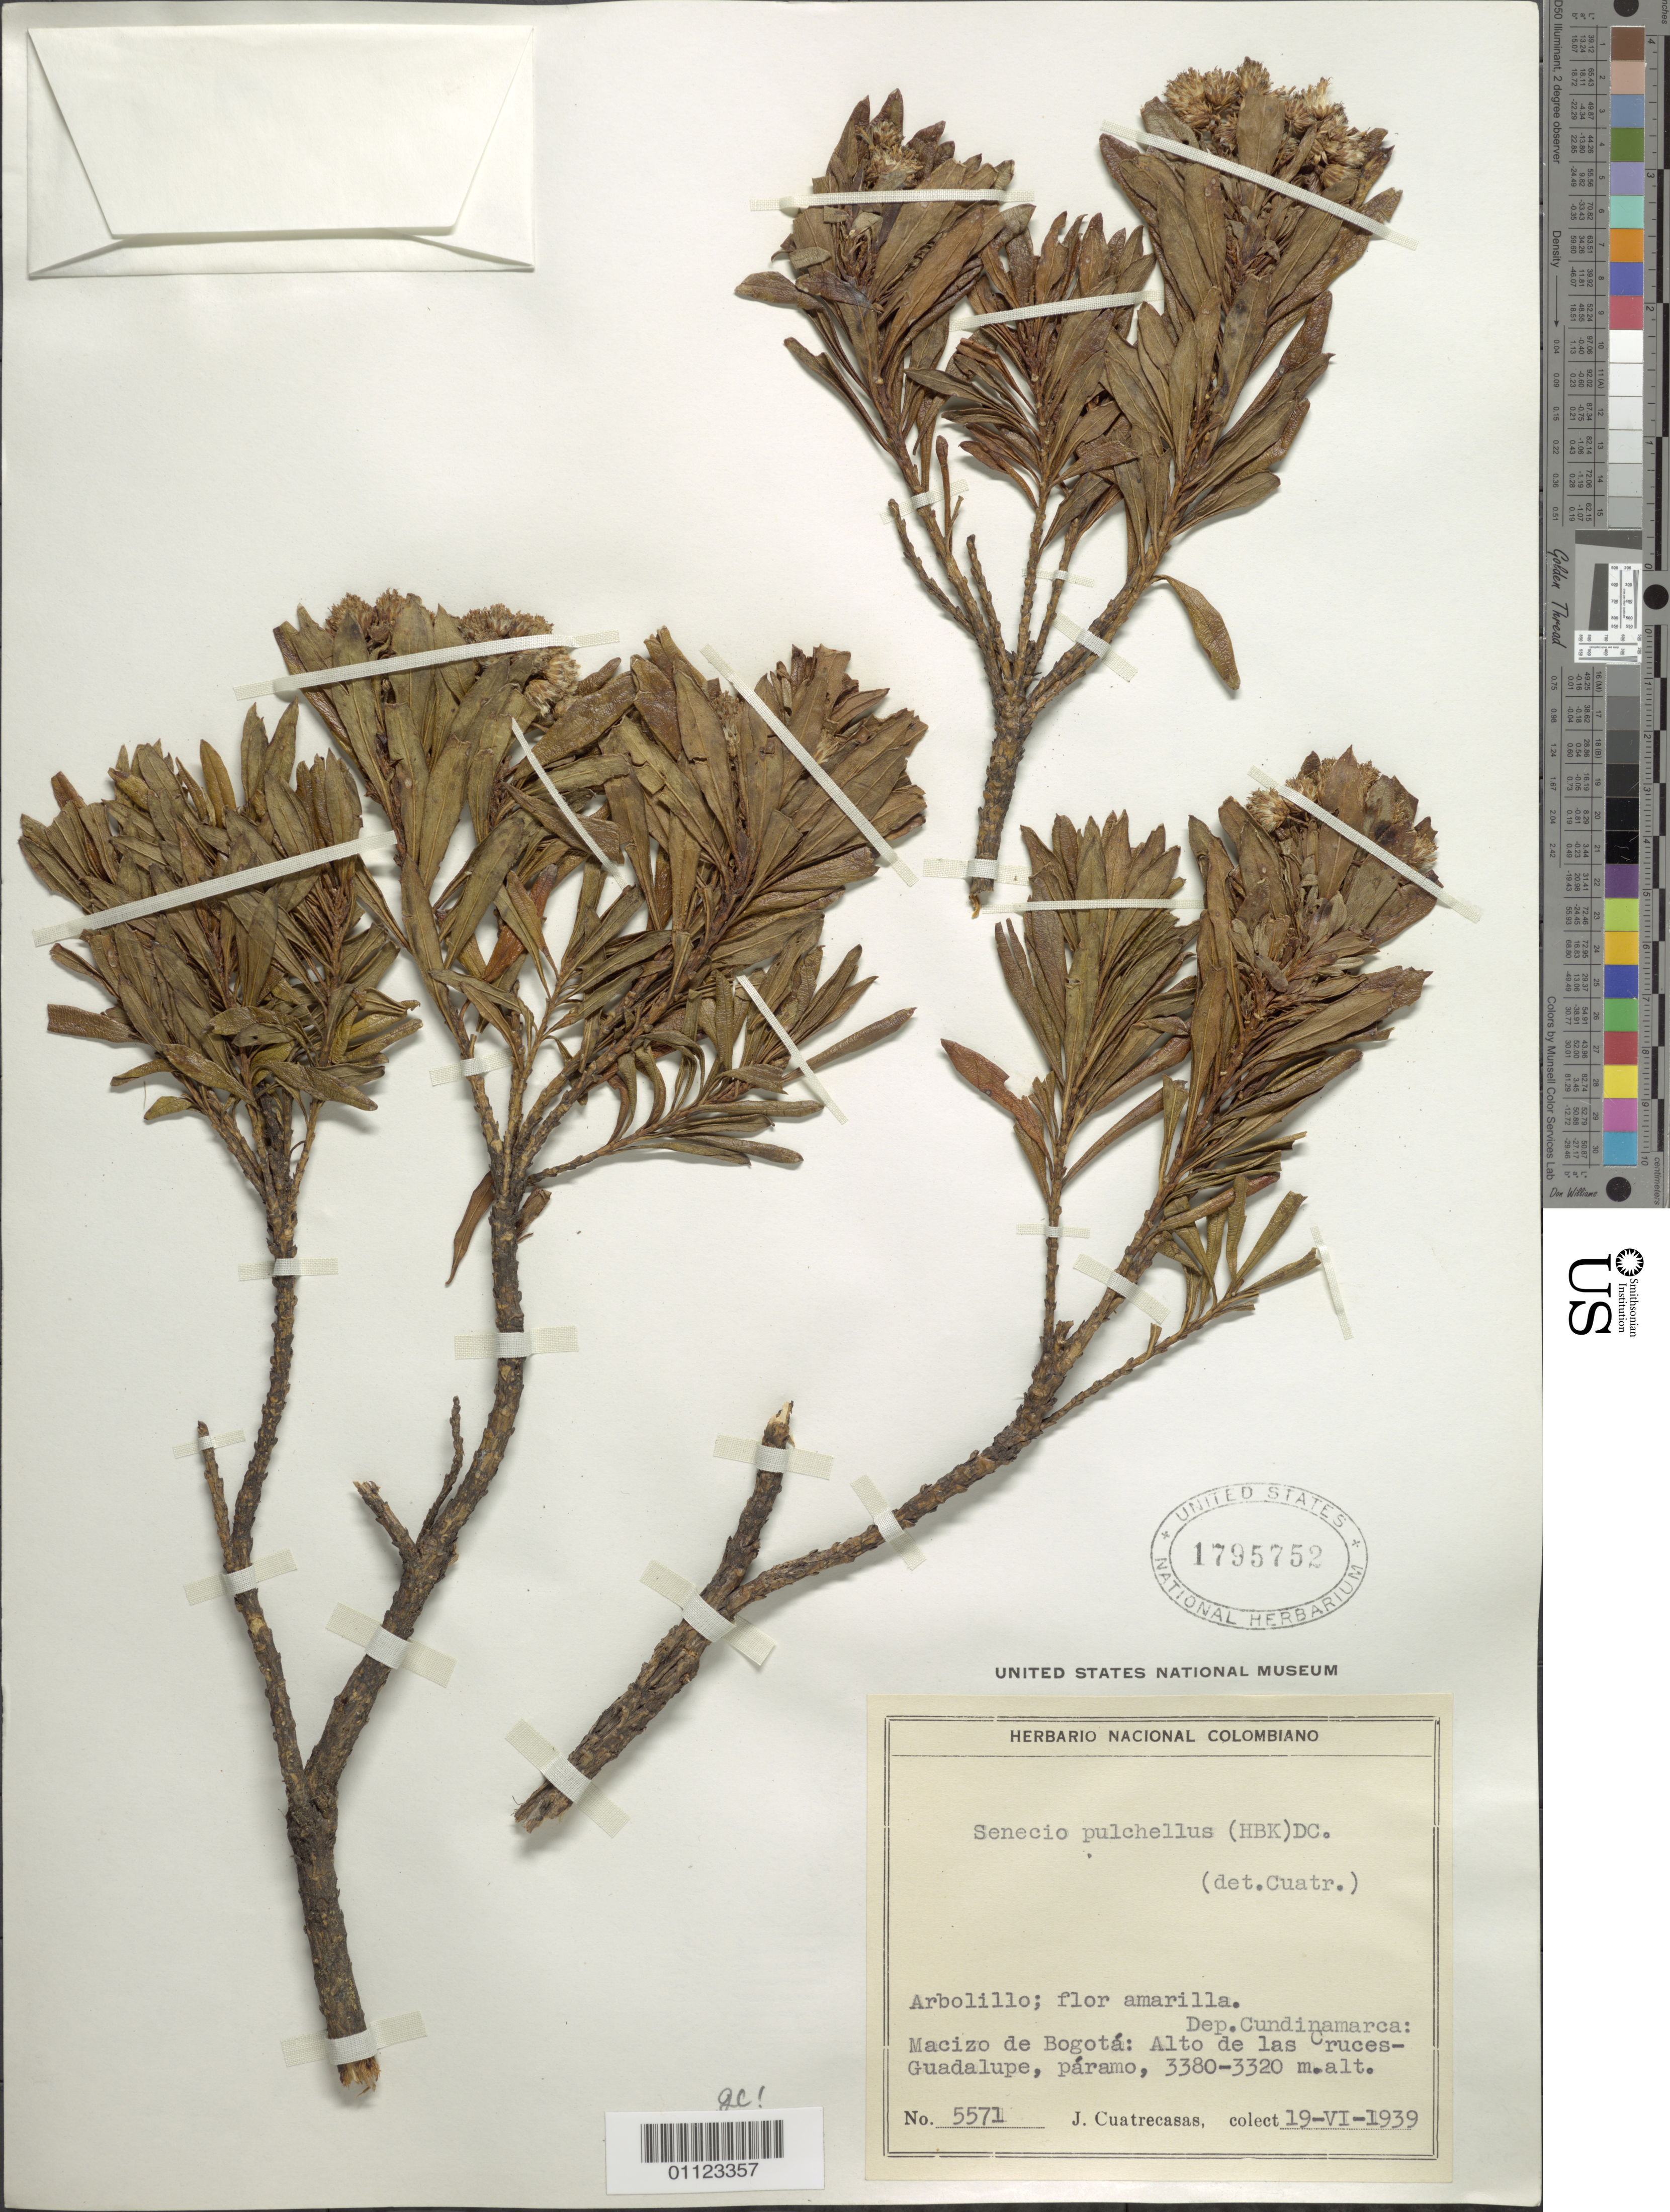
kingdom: Plantae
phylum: Tracheophyta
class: Magnoliopsida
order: Asterales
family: Asteraceae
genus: Pentacalia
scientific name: Pentacalia pulchella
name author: (Kunth) Cuatrec.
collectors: J. Cuatrecasas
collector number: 5571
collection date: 1939-06-19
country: Colombia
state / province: Cundinamarca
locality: Macizo de Bogotá (Massif of Bogota), Alto de las Cruces-Guadalupe, páramo.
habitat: paramo.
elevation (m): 3320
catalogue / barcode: US 1795752